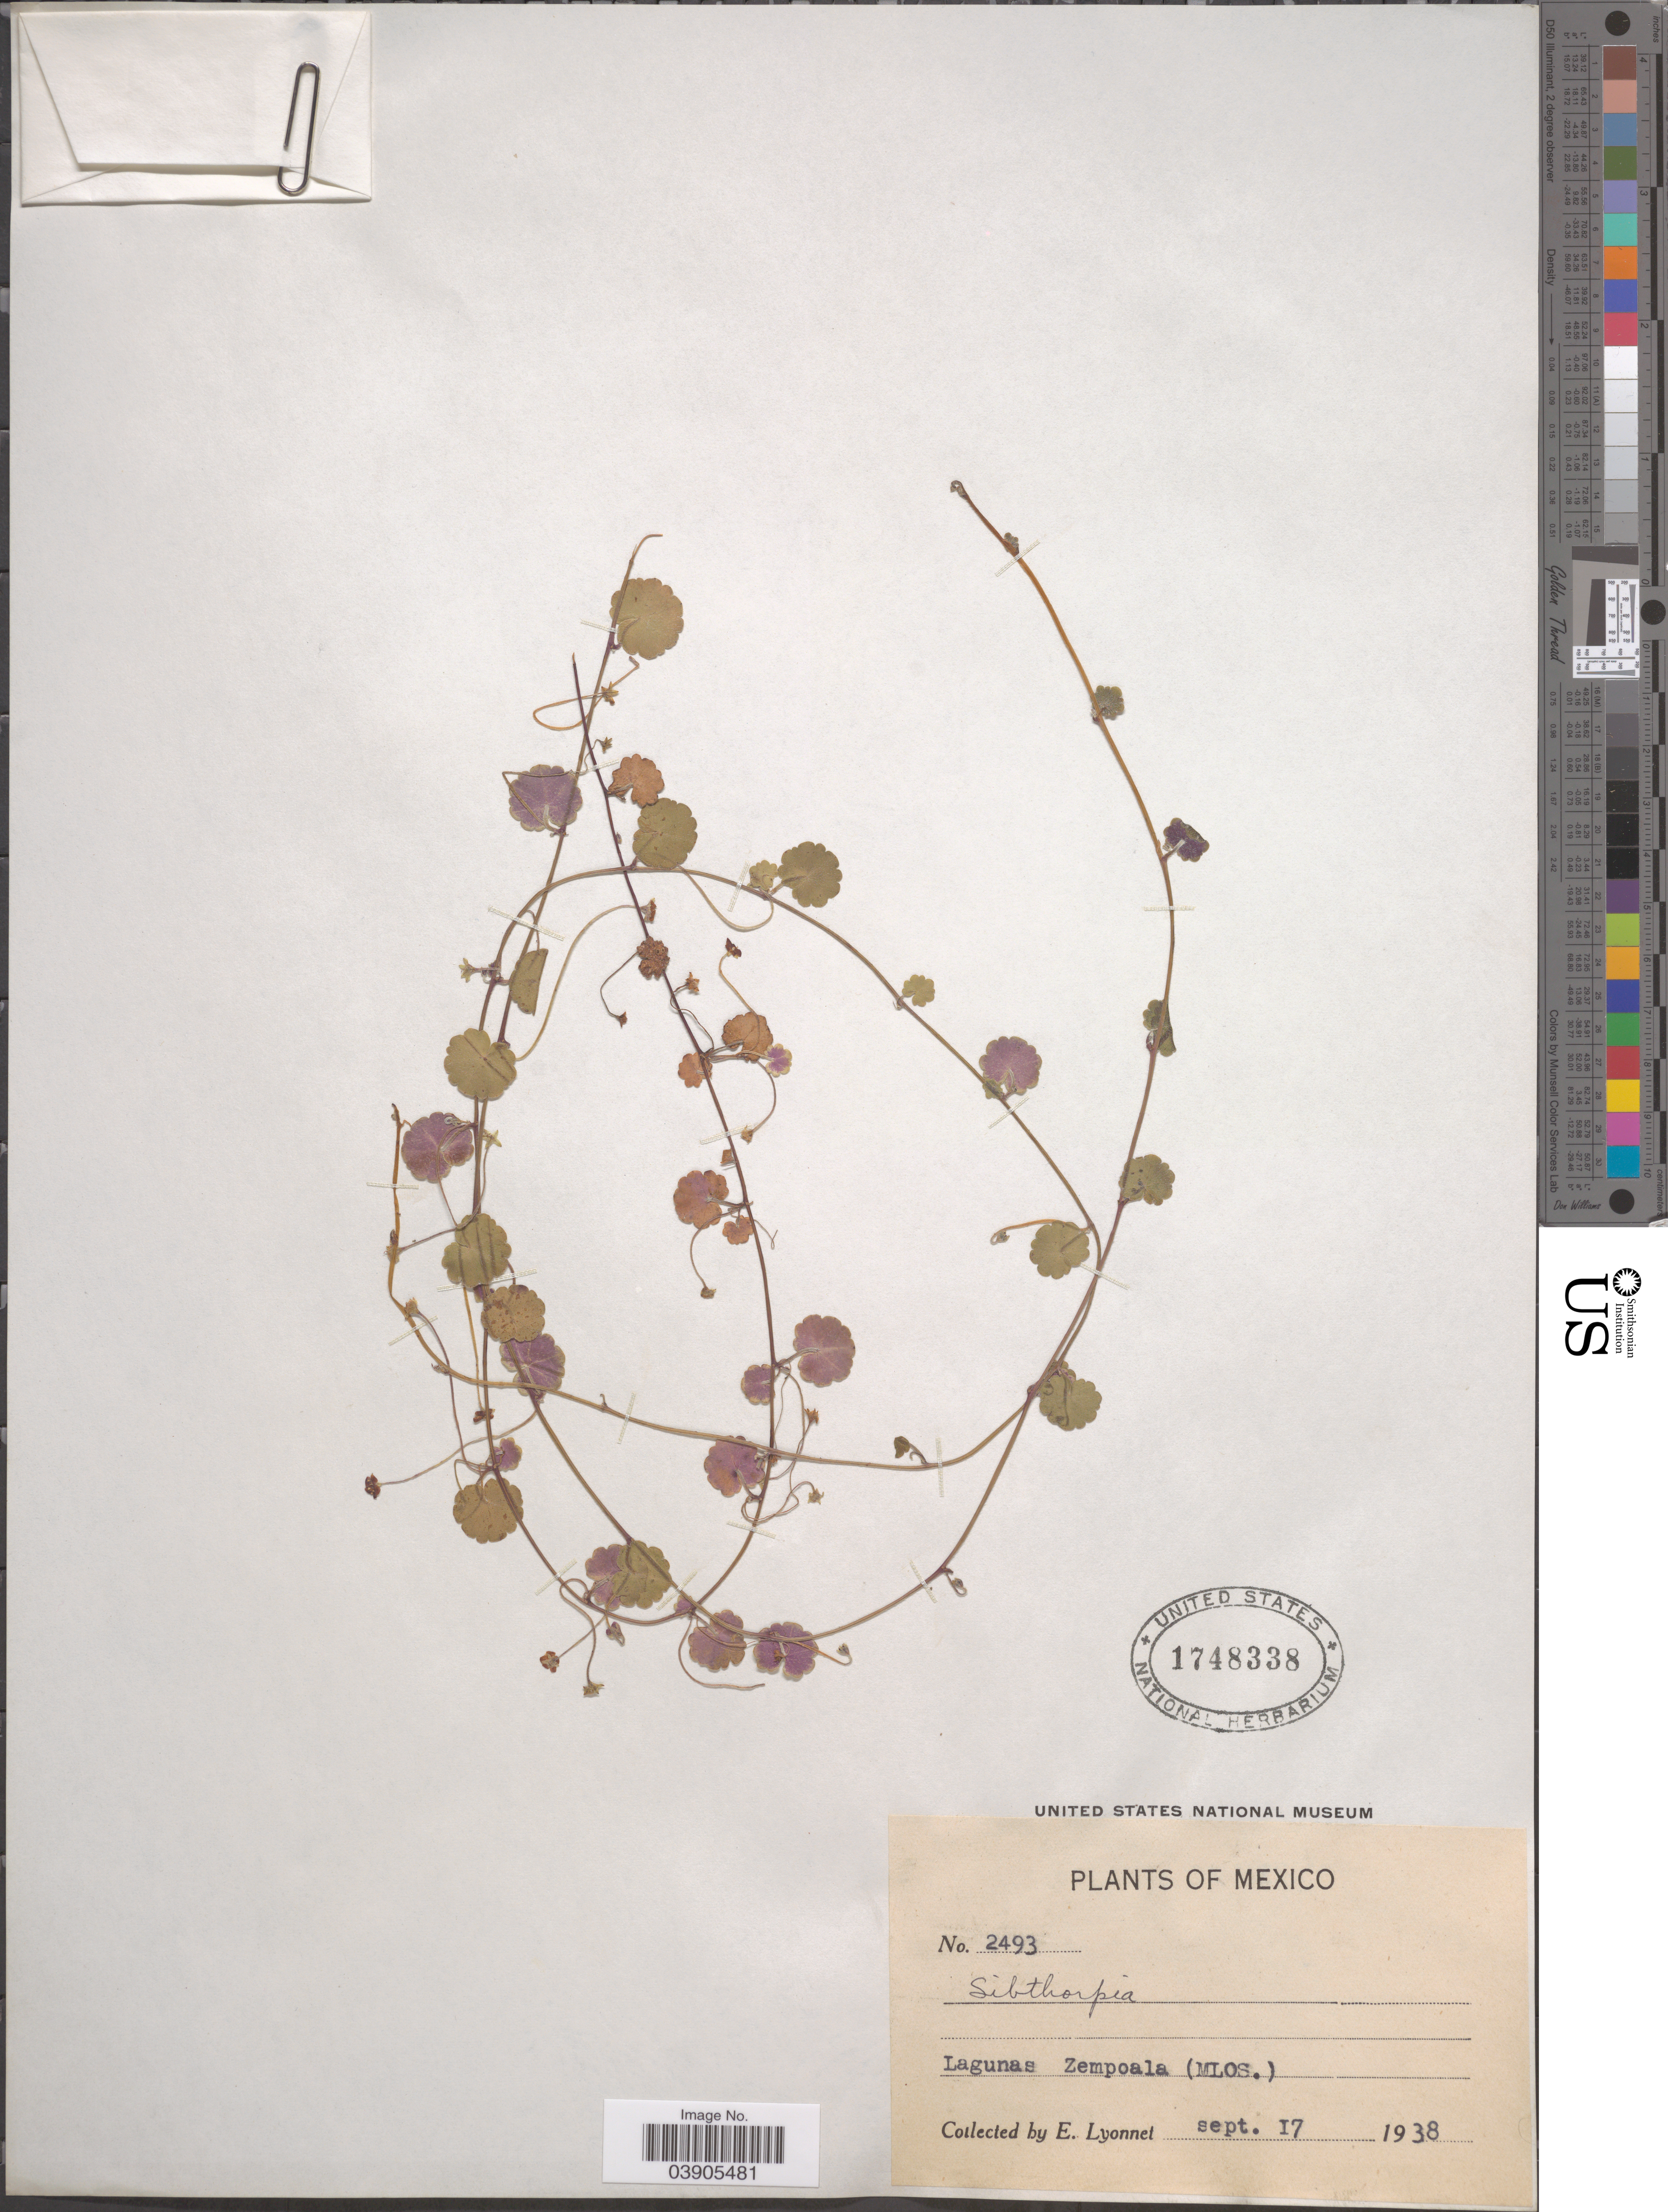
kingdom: Plantae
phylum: Tracheophyta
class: Magnoliopsida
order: Lamiales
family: Plantaginaceae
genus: Sibthorpia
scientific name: Sibthorpia repens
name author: (L.) Kuntze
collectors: E. Lyonnet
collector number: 2493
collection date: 1938-09-17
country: Mexico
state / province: Morelos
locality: Lagunas Zempoala (Mlos).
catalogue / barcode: US 1748338